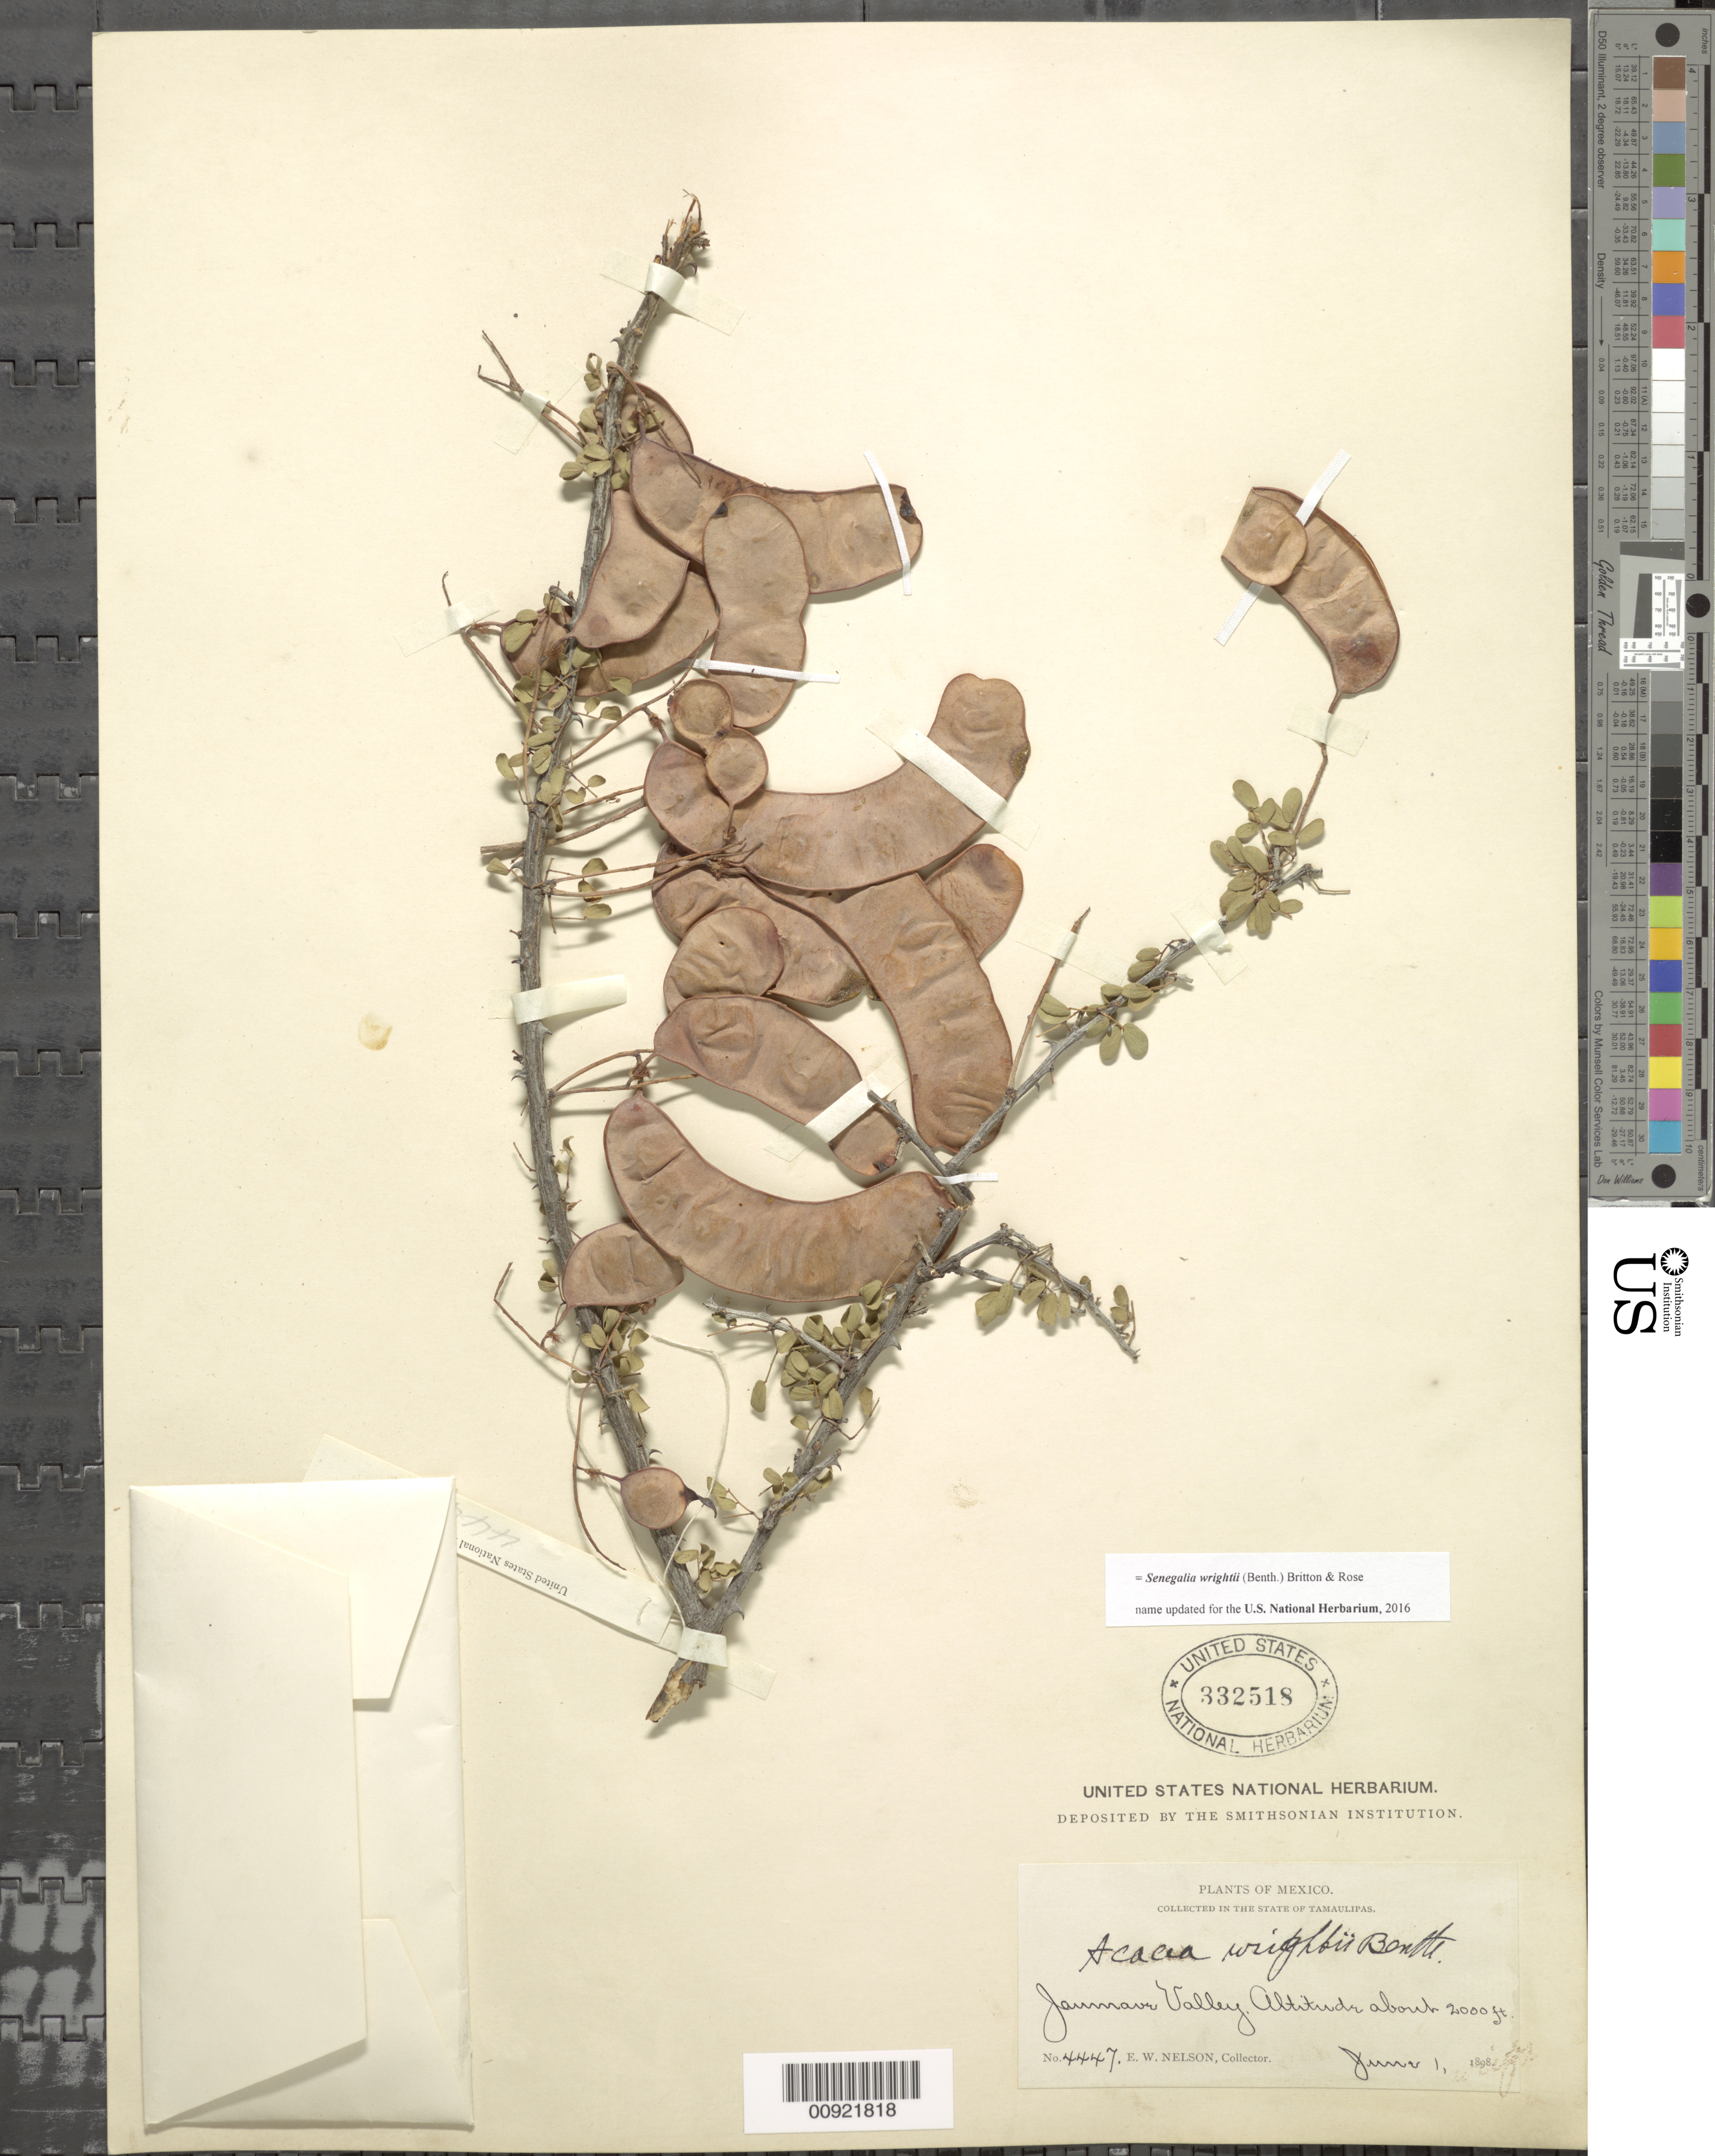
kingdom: Plantae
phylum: Tracheophyta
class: Magnoliopsida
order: Fabales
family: Fabaceae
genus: Senegalia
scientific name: Senegalia wrightii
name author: (Benth.) Britton & Rose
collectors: E. W. Nelson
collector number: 4447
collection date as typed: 01 Jun 1898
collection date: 1898-06-01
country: Mexico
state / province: Tamaulipas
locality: Jaumave Valley in the State of Tamaulipas.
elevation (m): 610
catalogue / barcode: US 332518